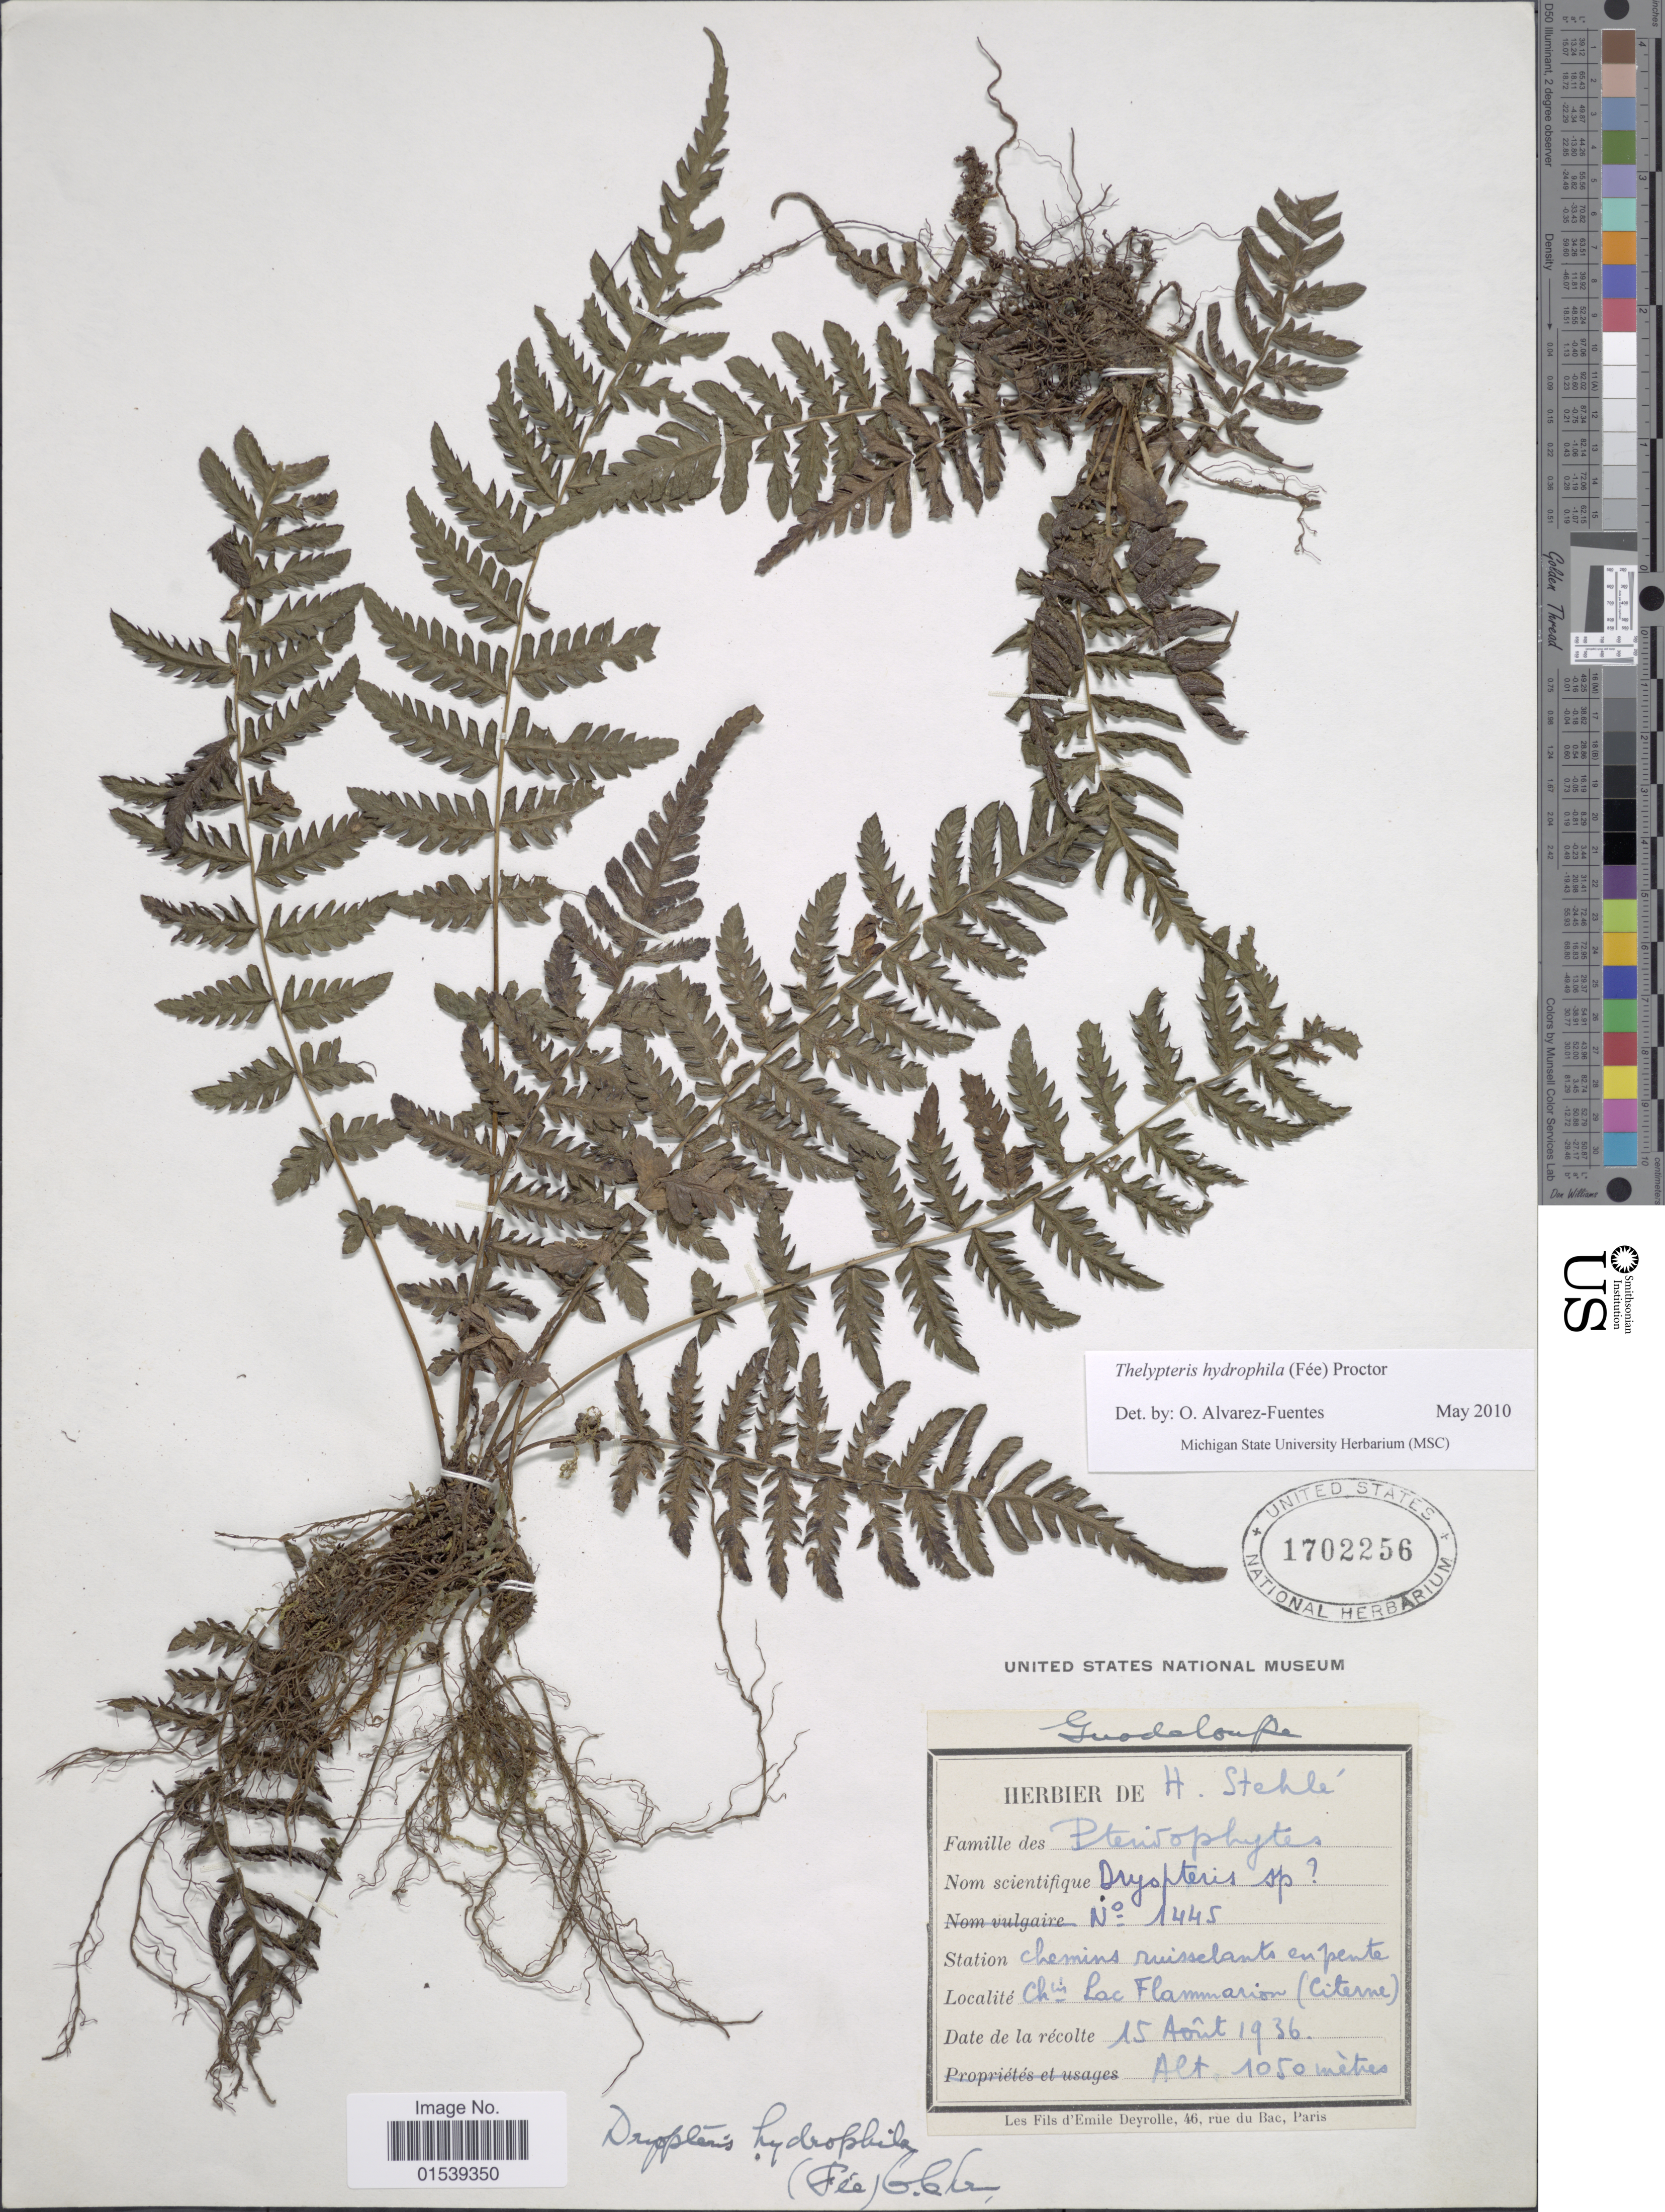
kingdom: Plantae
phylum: Tracheophyta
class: Polypodiopsida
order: Polypodiales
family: Thelypteridaceae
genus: Amauropelta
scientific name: Amauropelta hydrophila (Fée) comb. nov., ined 2015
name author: (Fée)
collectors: ex herb. H. F. Blanford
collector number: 1445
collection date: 1936-08-15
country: Guadeloupe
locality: Chi. Lac Flammarion (Citerne) [interpreted]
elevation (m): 1050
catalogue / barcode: US 1702256